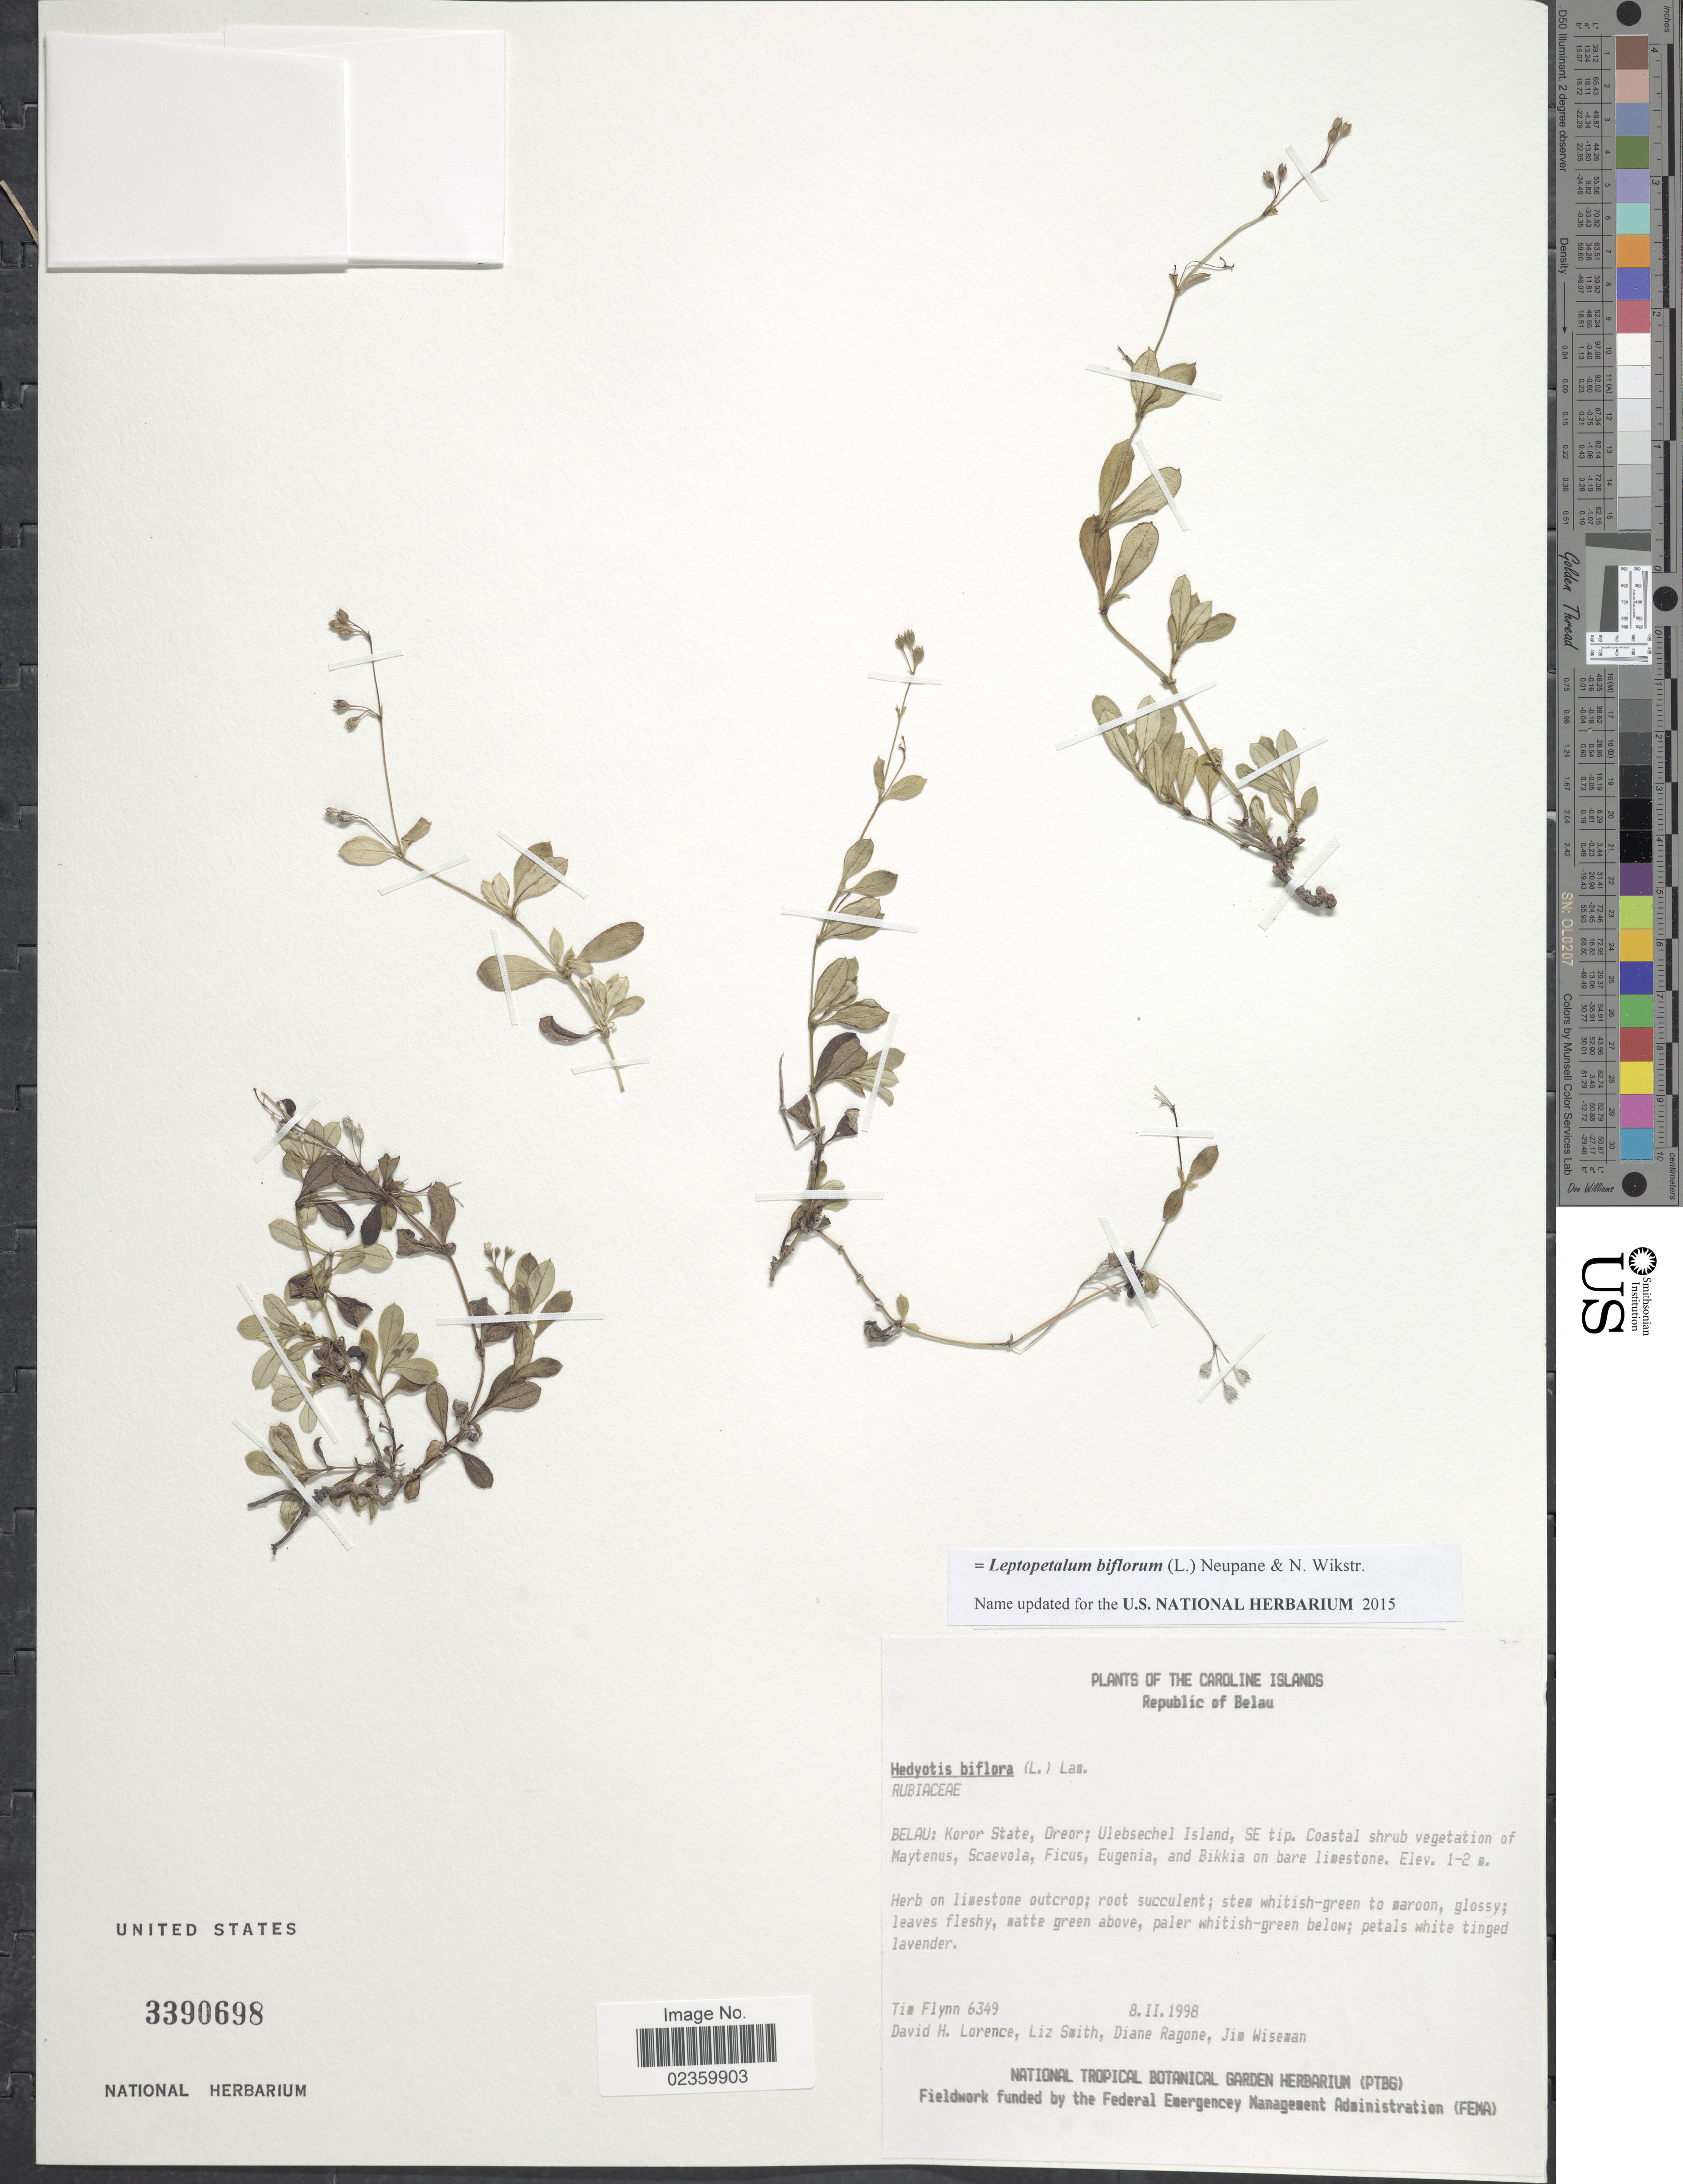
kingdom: Plantae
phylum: Tracheophyta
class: Magnoliopsida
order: Gentianales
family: Rubiaceae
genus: Leptopetalum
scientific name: Leptopetalum biflorum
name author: (L.) Neupane & N. Wikstr.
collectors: T. Flynn, D. Lorence, L. Smith, D. Ragone & J. Wiseman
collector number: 6349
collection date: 1998-02-08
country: Palau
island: Ulebsechel [Aulugtagel]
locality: Koror State, Oreor; Ulebsechel Island, SE tip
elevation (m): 1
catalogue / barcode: US 3390698